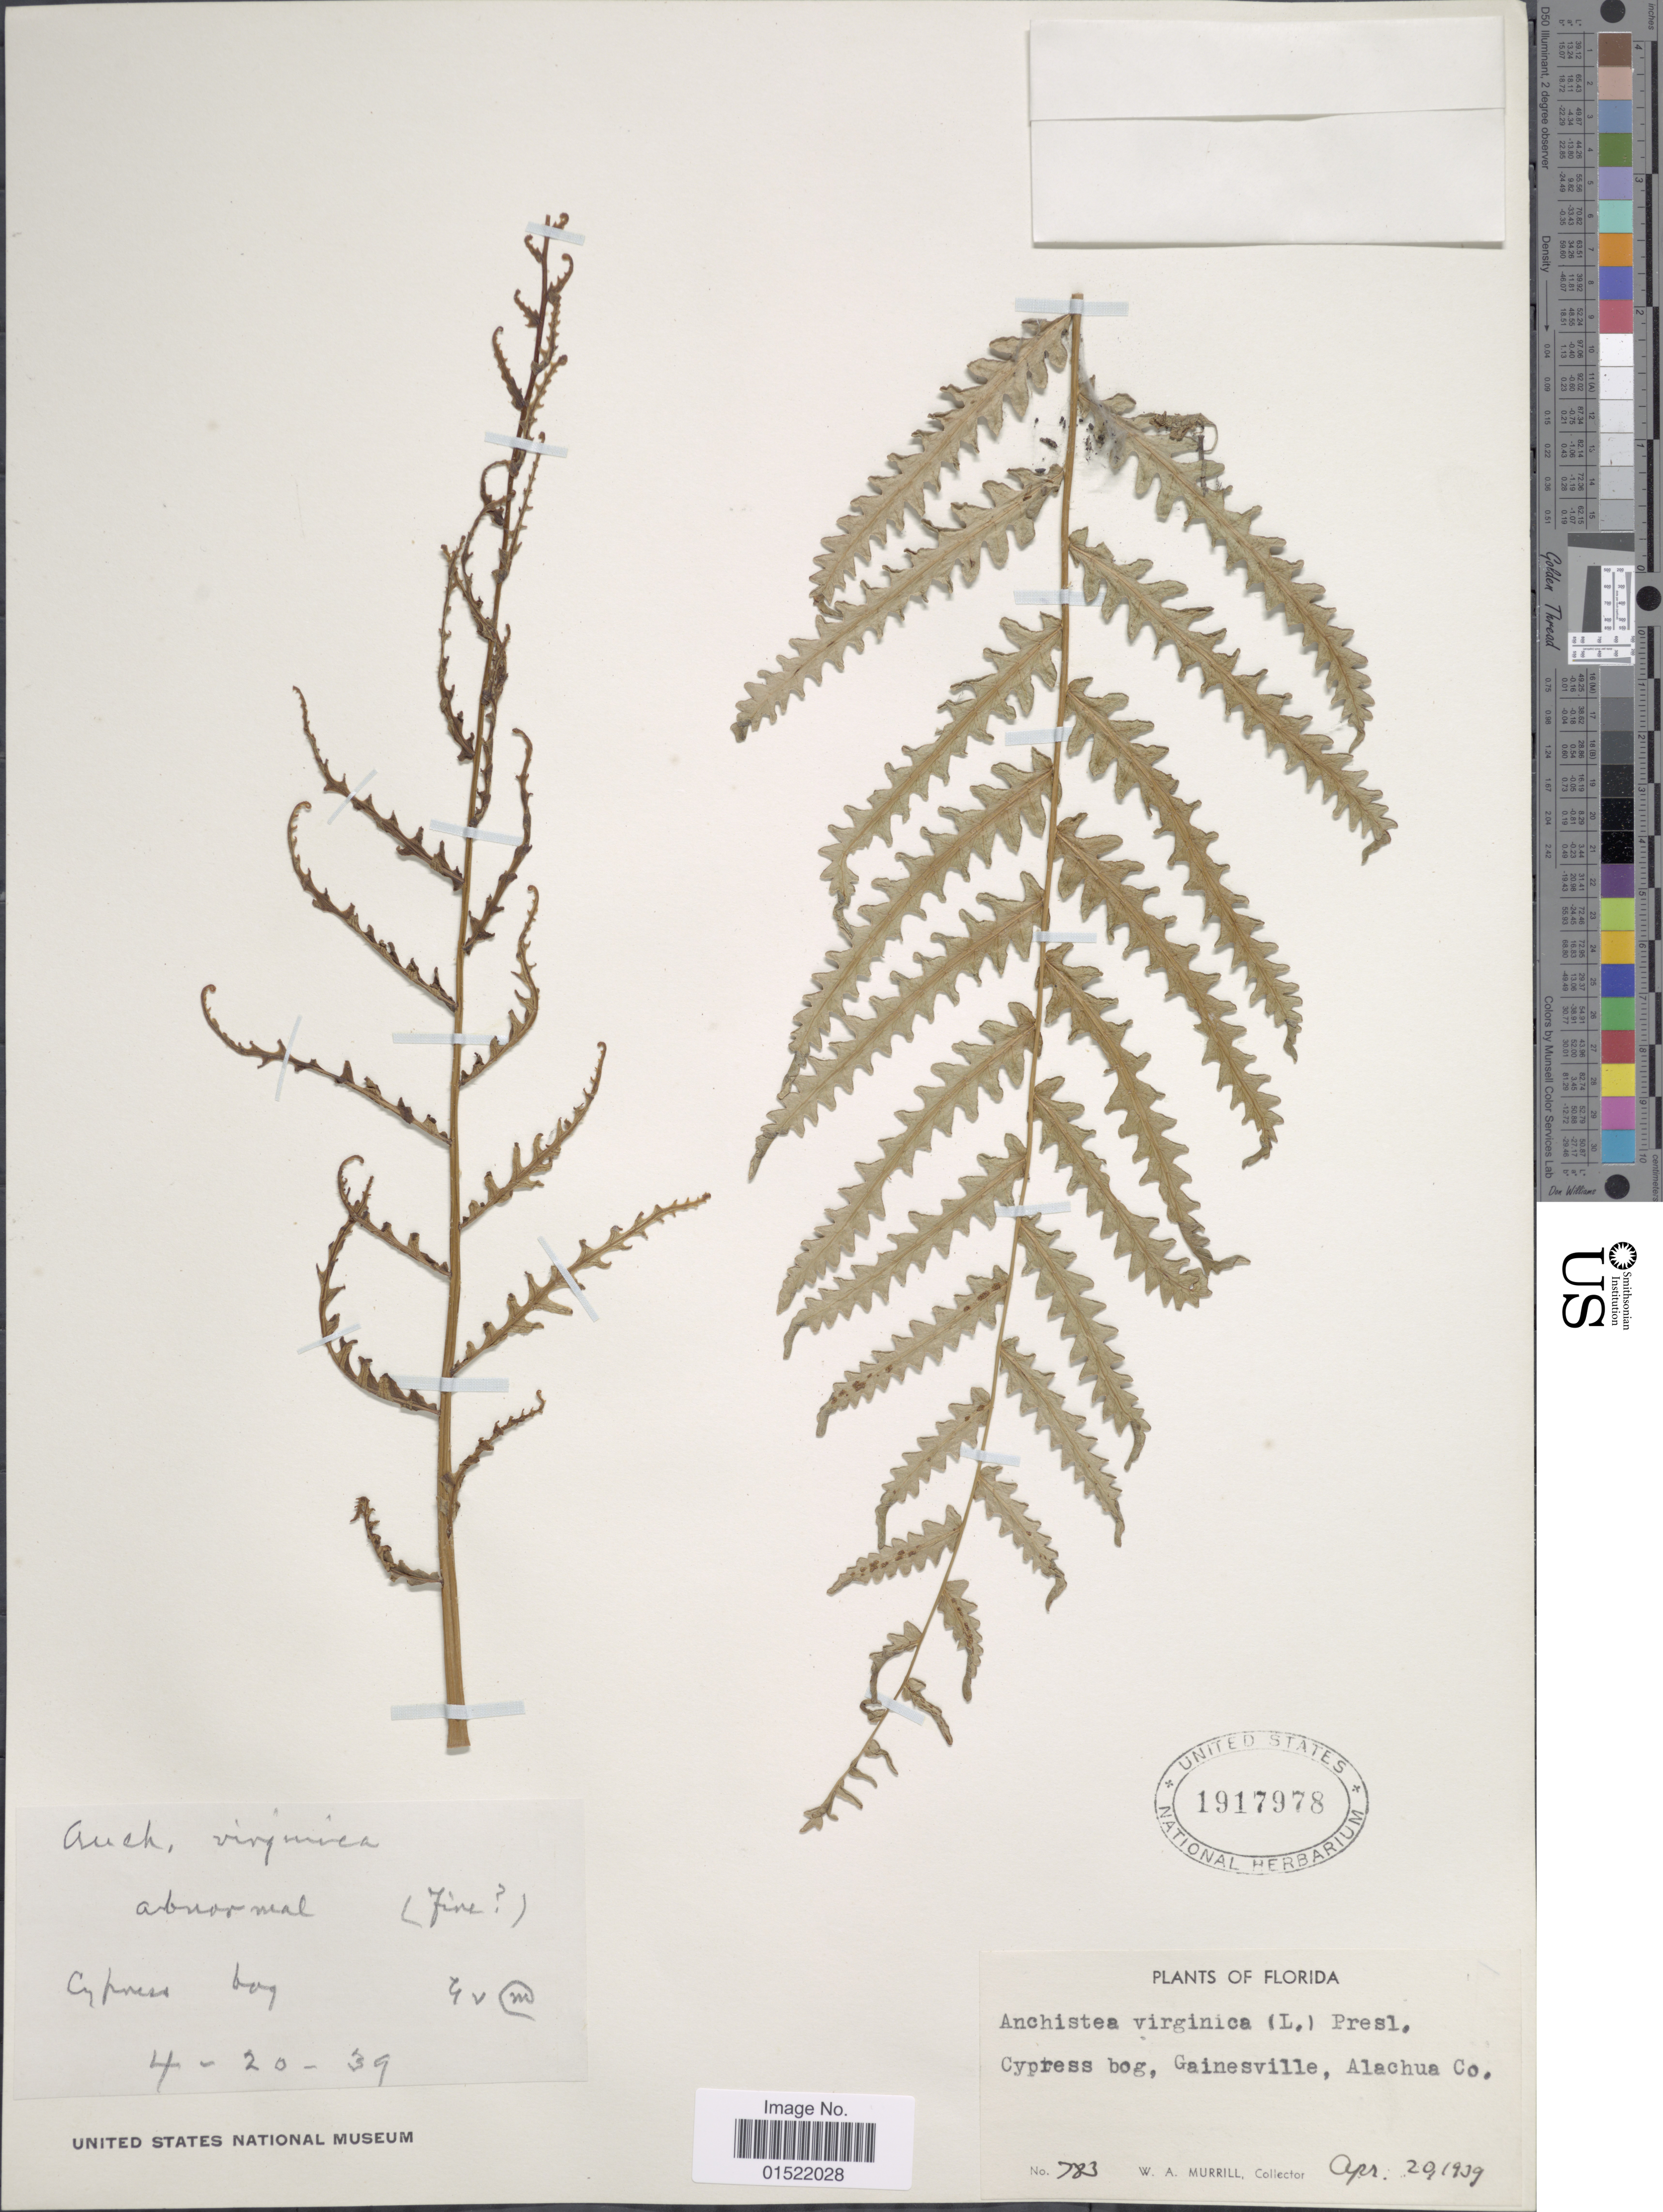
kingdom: Plantae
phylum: Tracheophyta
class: Polypodiopsida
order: Polypodiales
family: Blechnaceae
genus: Woodwardia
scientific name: Woodwardia virginica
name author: (L.) R.M. Sm.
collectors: W. A. Murrill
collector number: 783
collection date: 1939-04-20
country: United States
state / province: Florida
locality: Cypress bog, Gainesville, Alachua Co.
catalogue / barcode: US 1917978